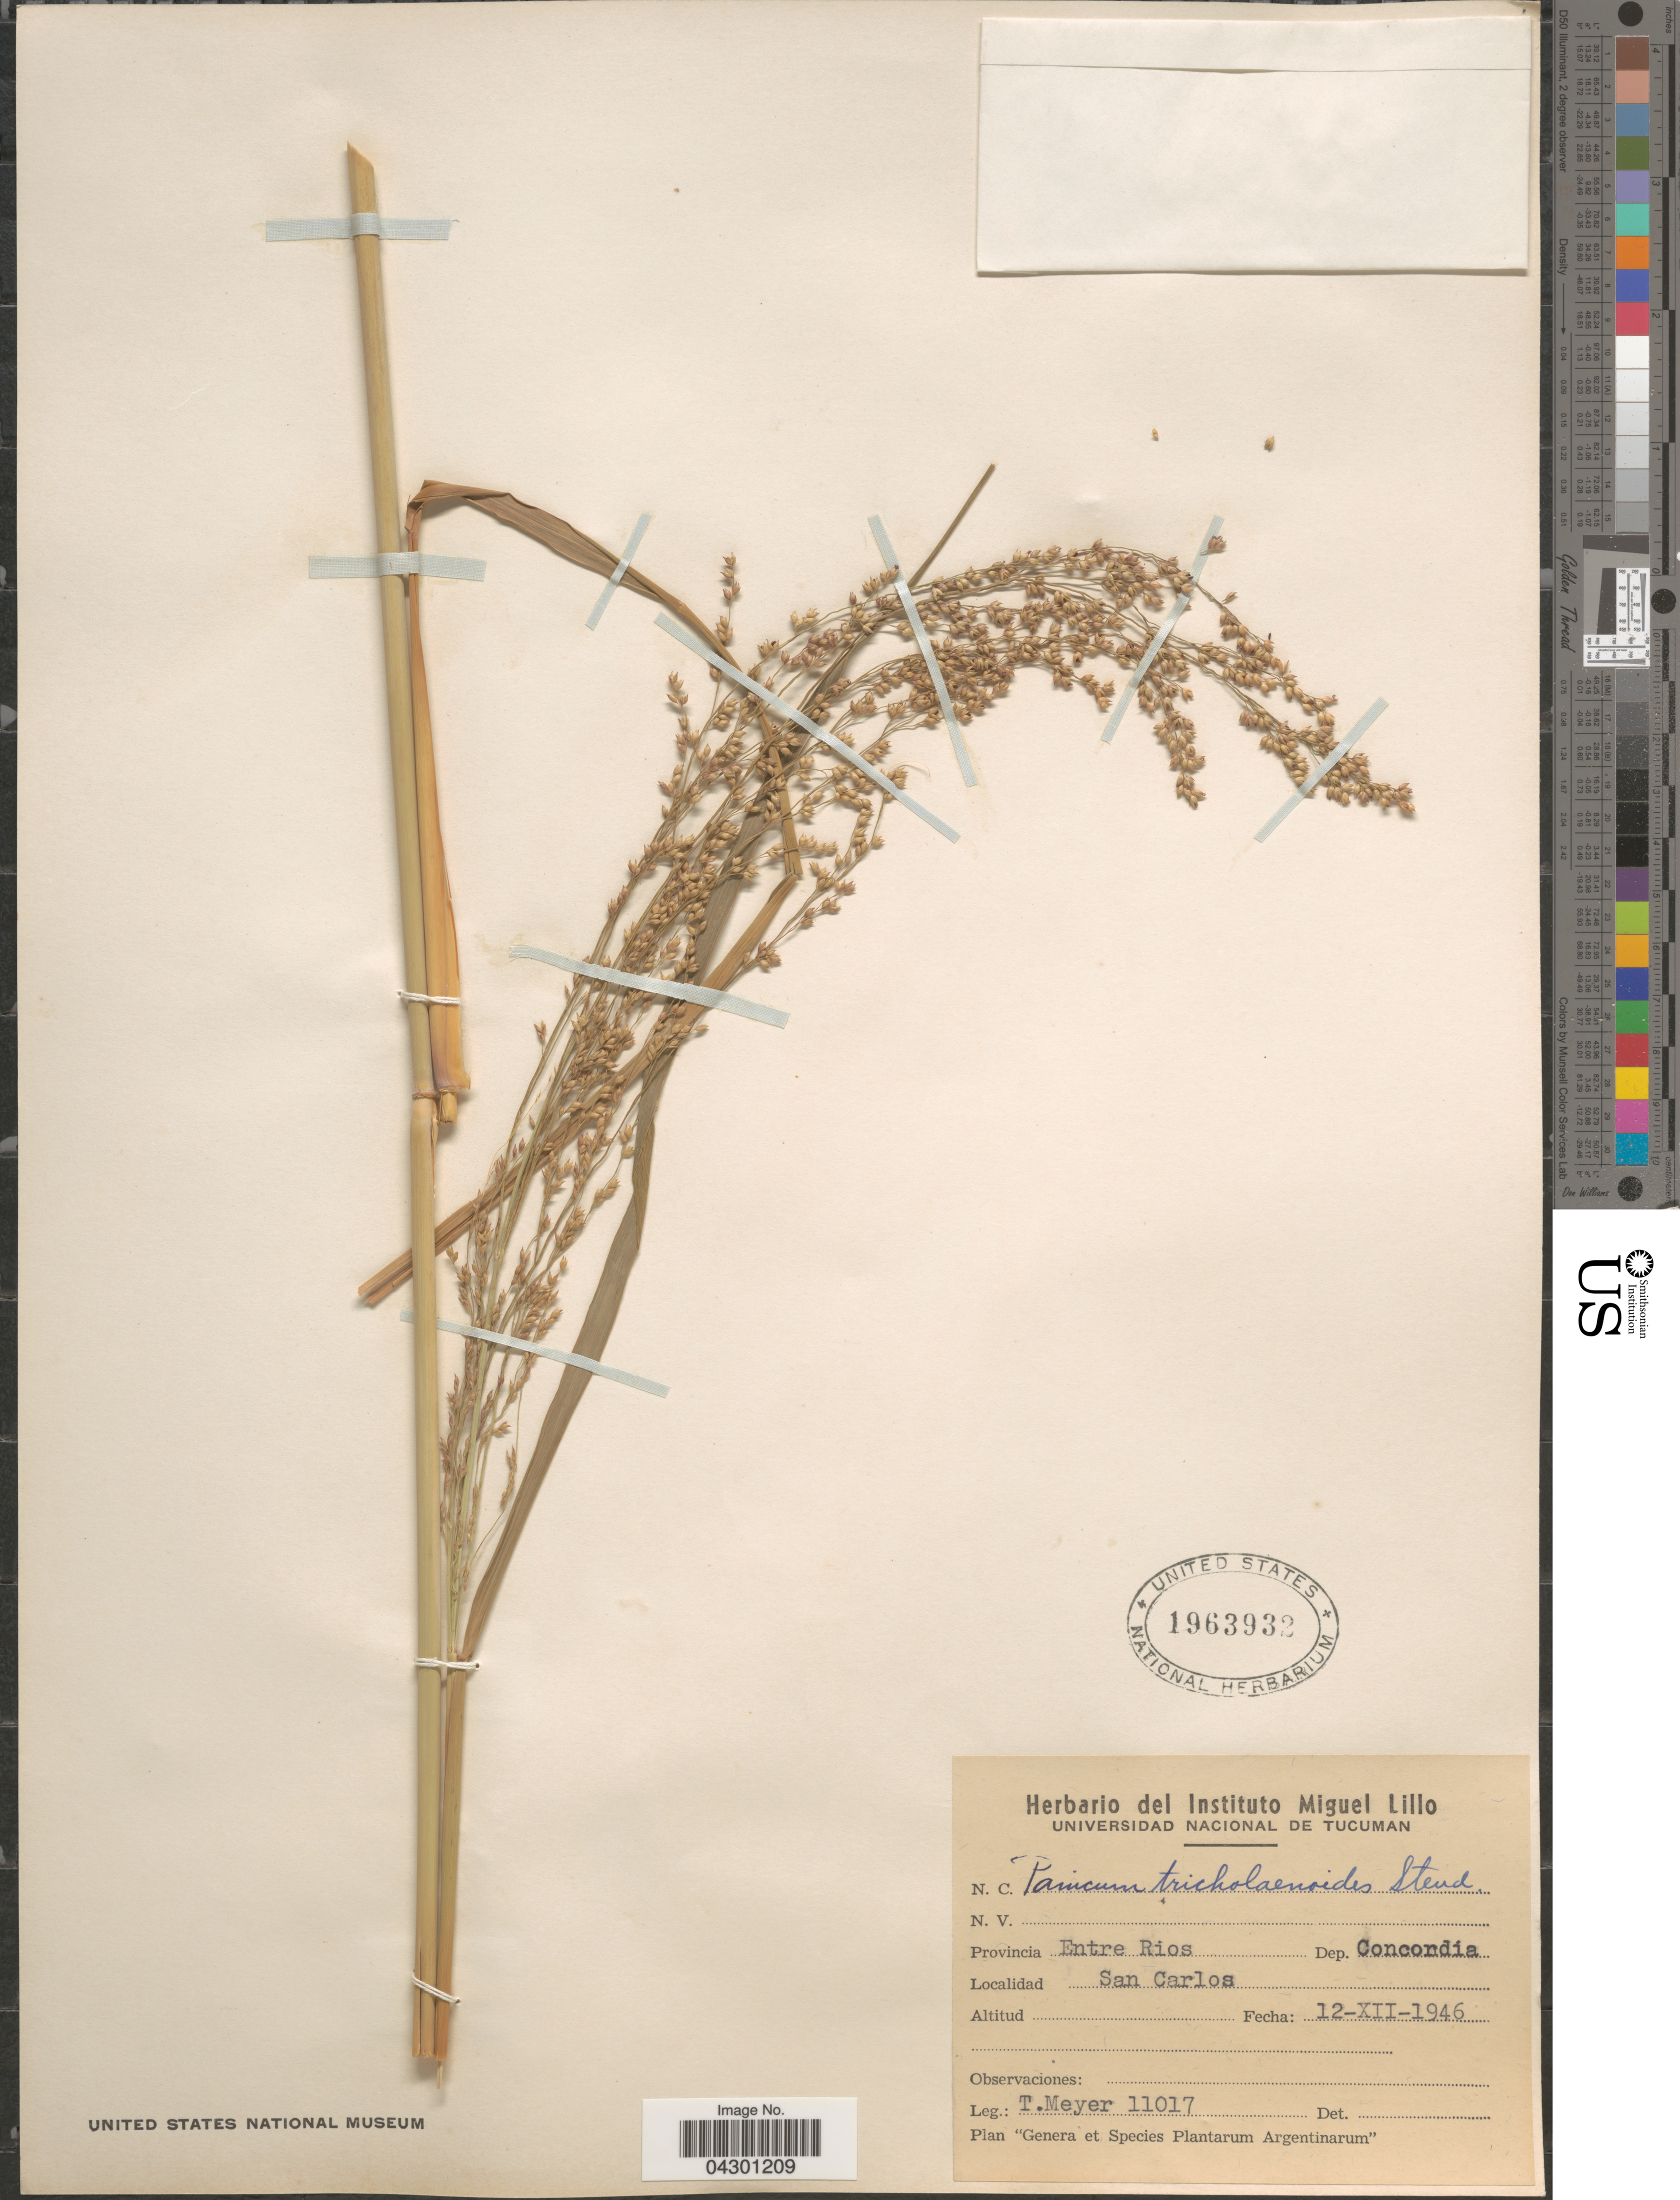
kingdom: Plantae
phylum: Tracheophyta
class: Liliopsida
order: Poales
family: Poaceae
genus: Panicum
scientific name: Panicum tricholaenoides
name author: Steud.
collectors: T. Meyer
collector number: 11017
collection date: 1946-12-12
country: Argentina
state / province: Entre Rios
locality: Dep. Concordia. San Carlos.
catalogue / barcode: US 1963932